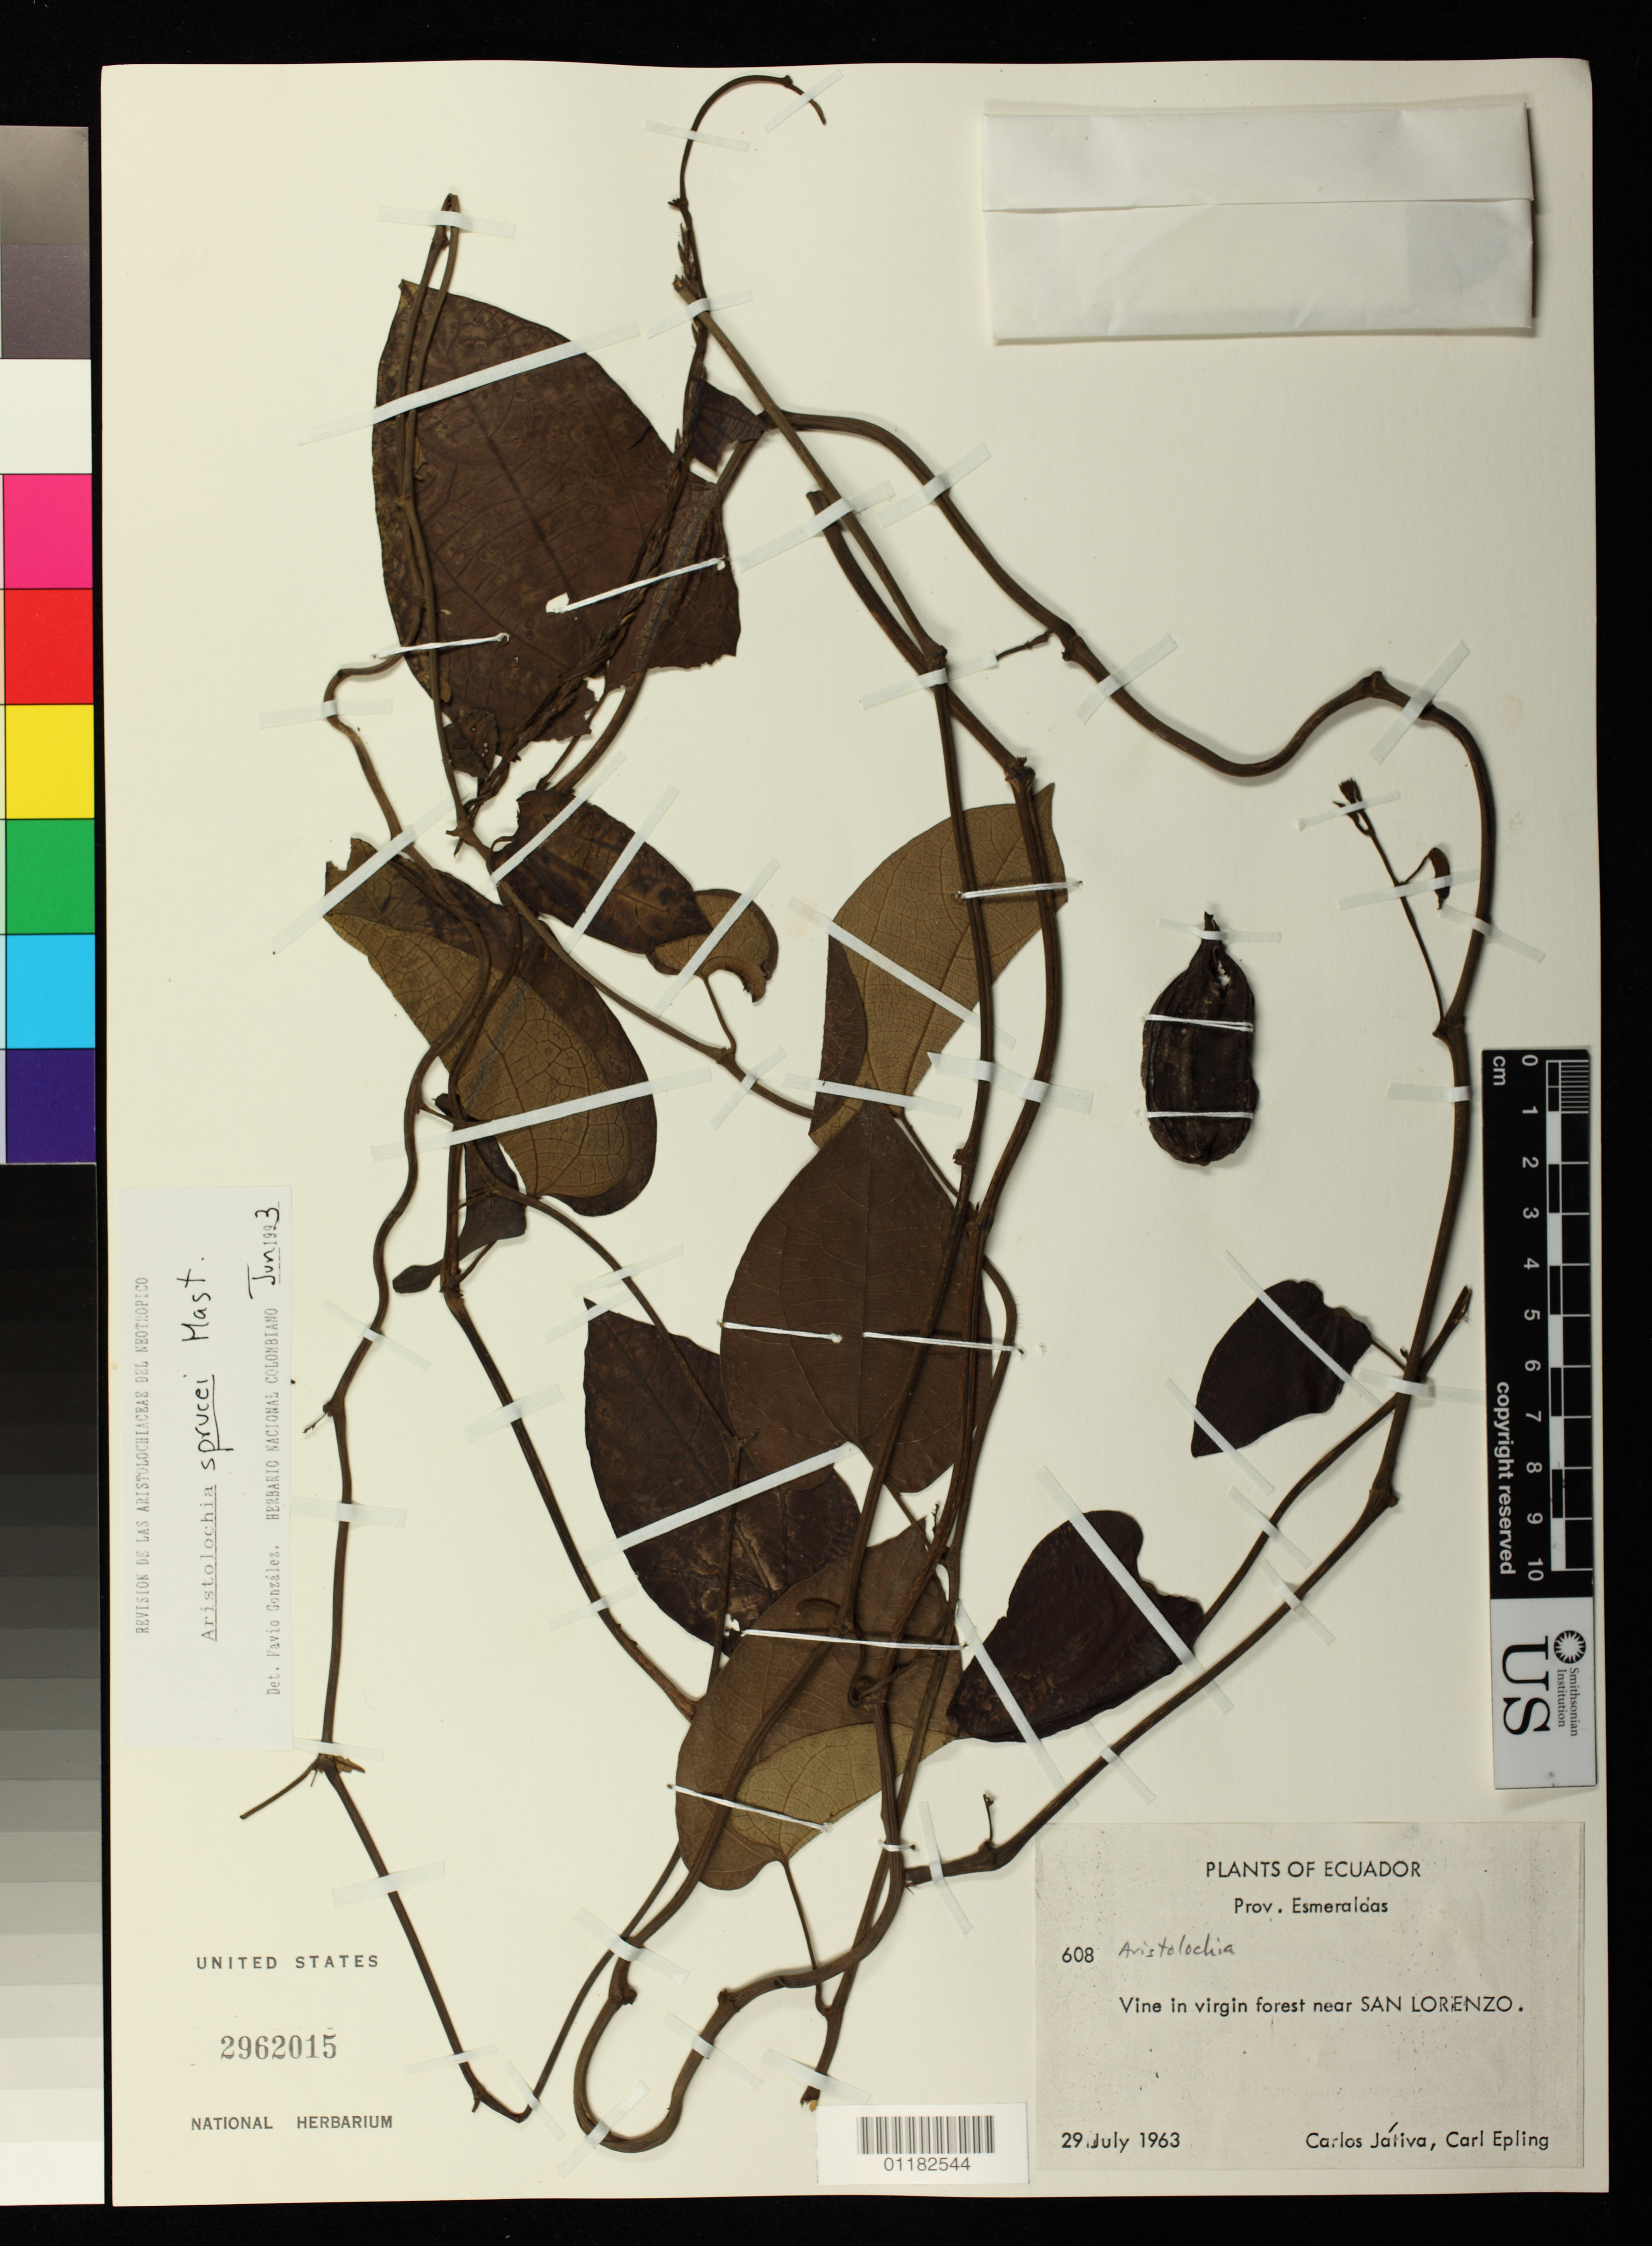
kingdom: Plantae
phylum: Tracheophyta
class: Magnoliopsida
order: Piperales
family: Aristolochiaceae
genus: Aristolochia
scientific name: Aristolochia sprucei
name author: Mast.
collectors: C. D. Játiva & C. C. Epling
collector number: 608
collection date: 1963-07-29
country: Ecuador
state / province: Esmeraldas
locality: virgin forest near San Lorenzo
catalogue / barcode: US 2962015